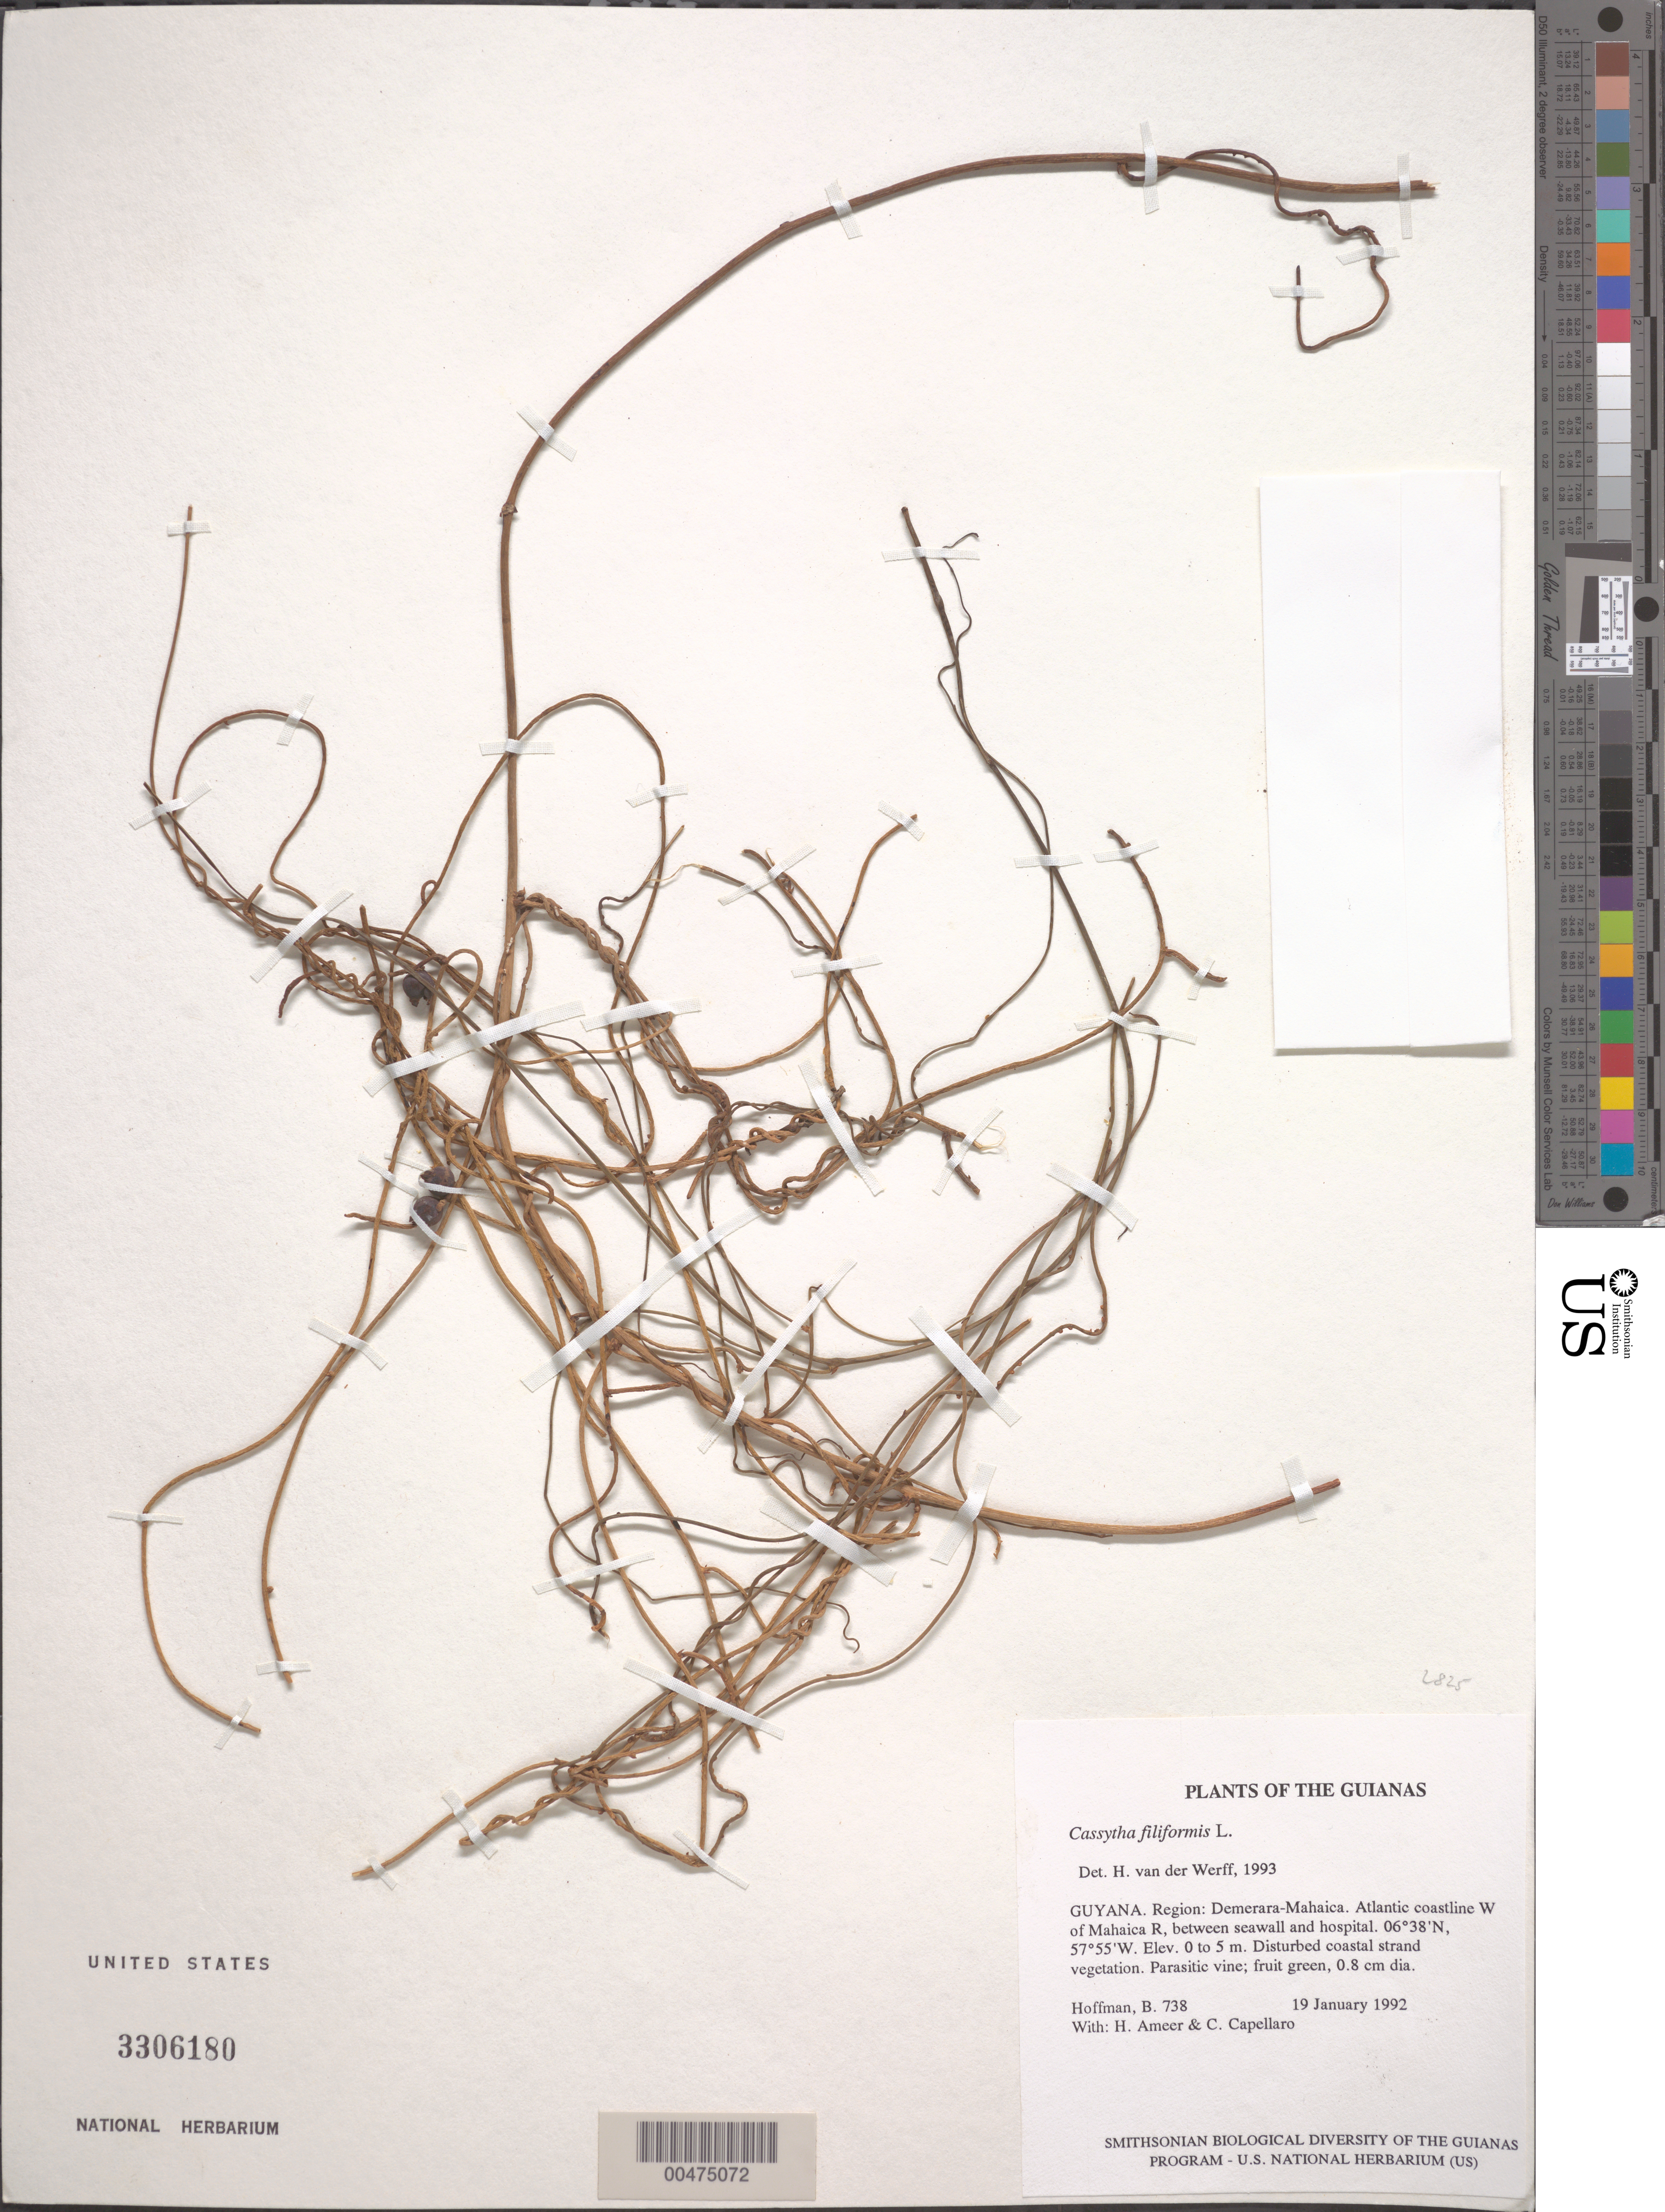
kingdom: Plantae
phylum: Tracheophyta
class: Magnoliopsida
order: Laurales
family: Lauraceae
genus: Cassytha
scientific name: Cassytha filiformis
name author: L.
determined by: van der Werff, H., (MO), Missouri Botanical Garden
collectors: B. Hoffman, H. Ameer & C. Capellaro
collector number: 738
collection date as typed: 19 January 1992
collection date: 1992-01-19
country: Guyana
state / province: Demerara-Mahaica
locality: Atlantic coastline W of Mahaica R., between seawall and hospital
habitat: Disturbed coastal strand vegetation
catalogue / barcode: US 3306180